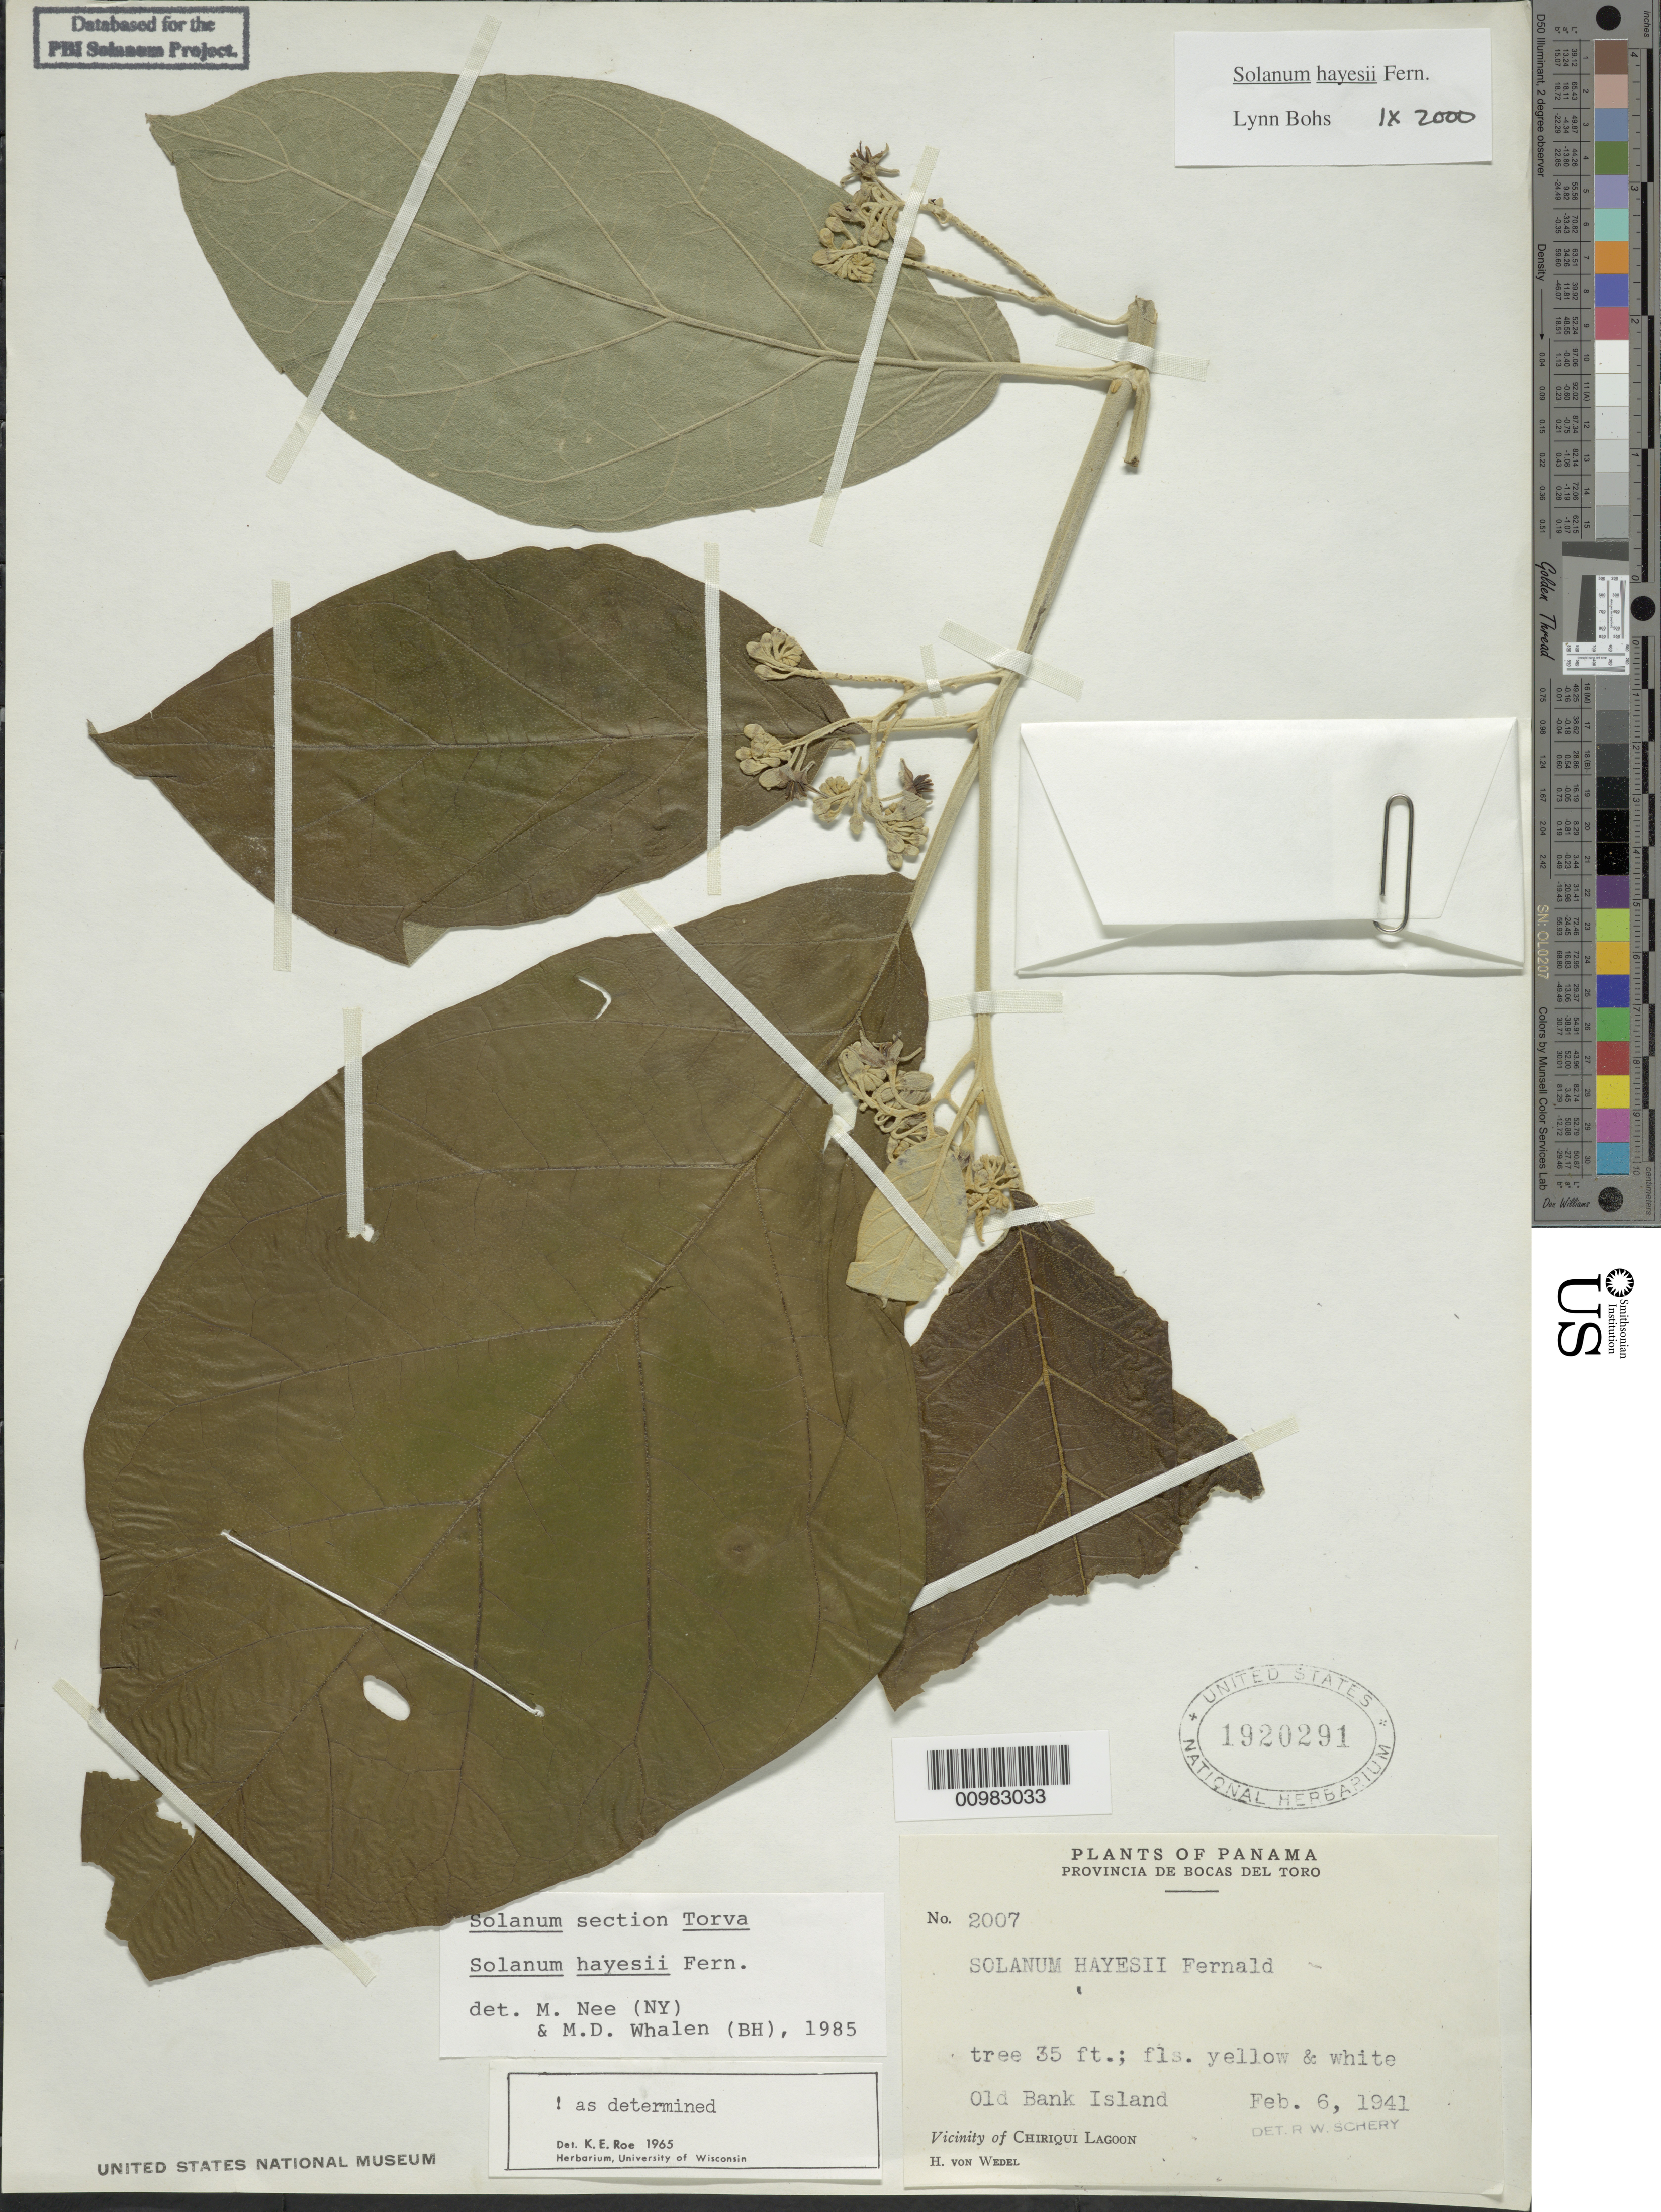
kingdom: Plantae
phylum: Tracheophyta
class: Magnoliopsida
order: Solanales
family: Solanaceae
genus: Solanum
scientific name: Solanum hayesii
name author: Fernald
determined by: Bohs, L. A.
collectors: H. von Wedel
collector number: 2007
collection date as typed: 6 Feb 1941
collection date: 1941-02-06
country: Panama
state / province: Bocas del Toro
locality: Vicinity of Chiriqui Lagoon.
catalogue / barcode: US 1920291